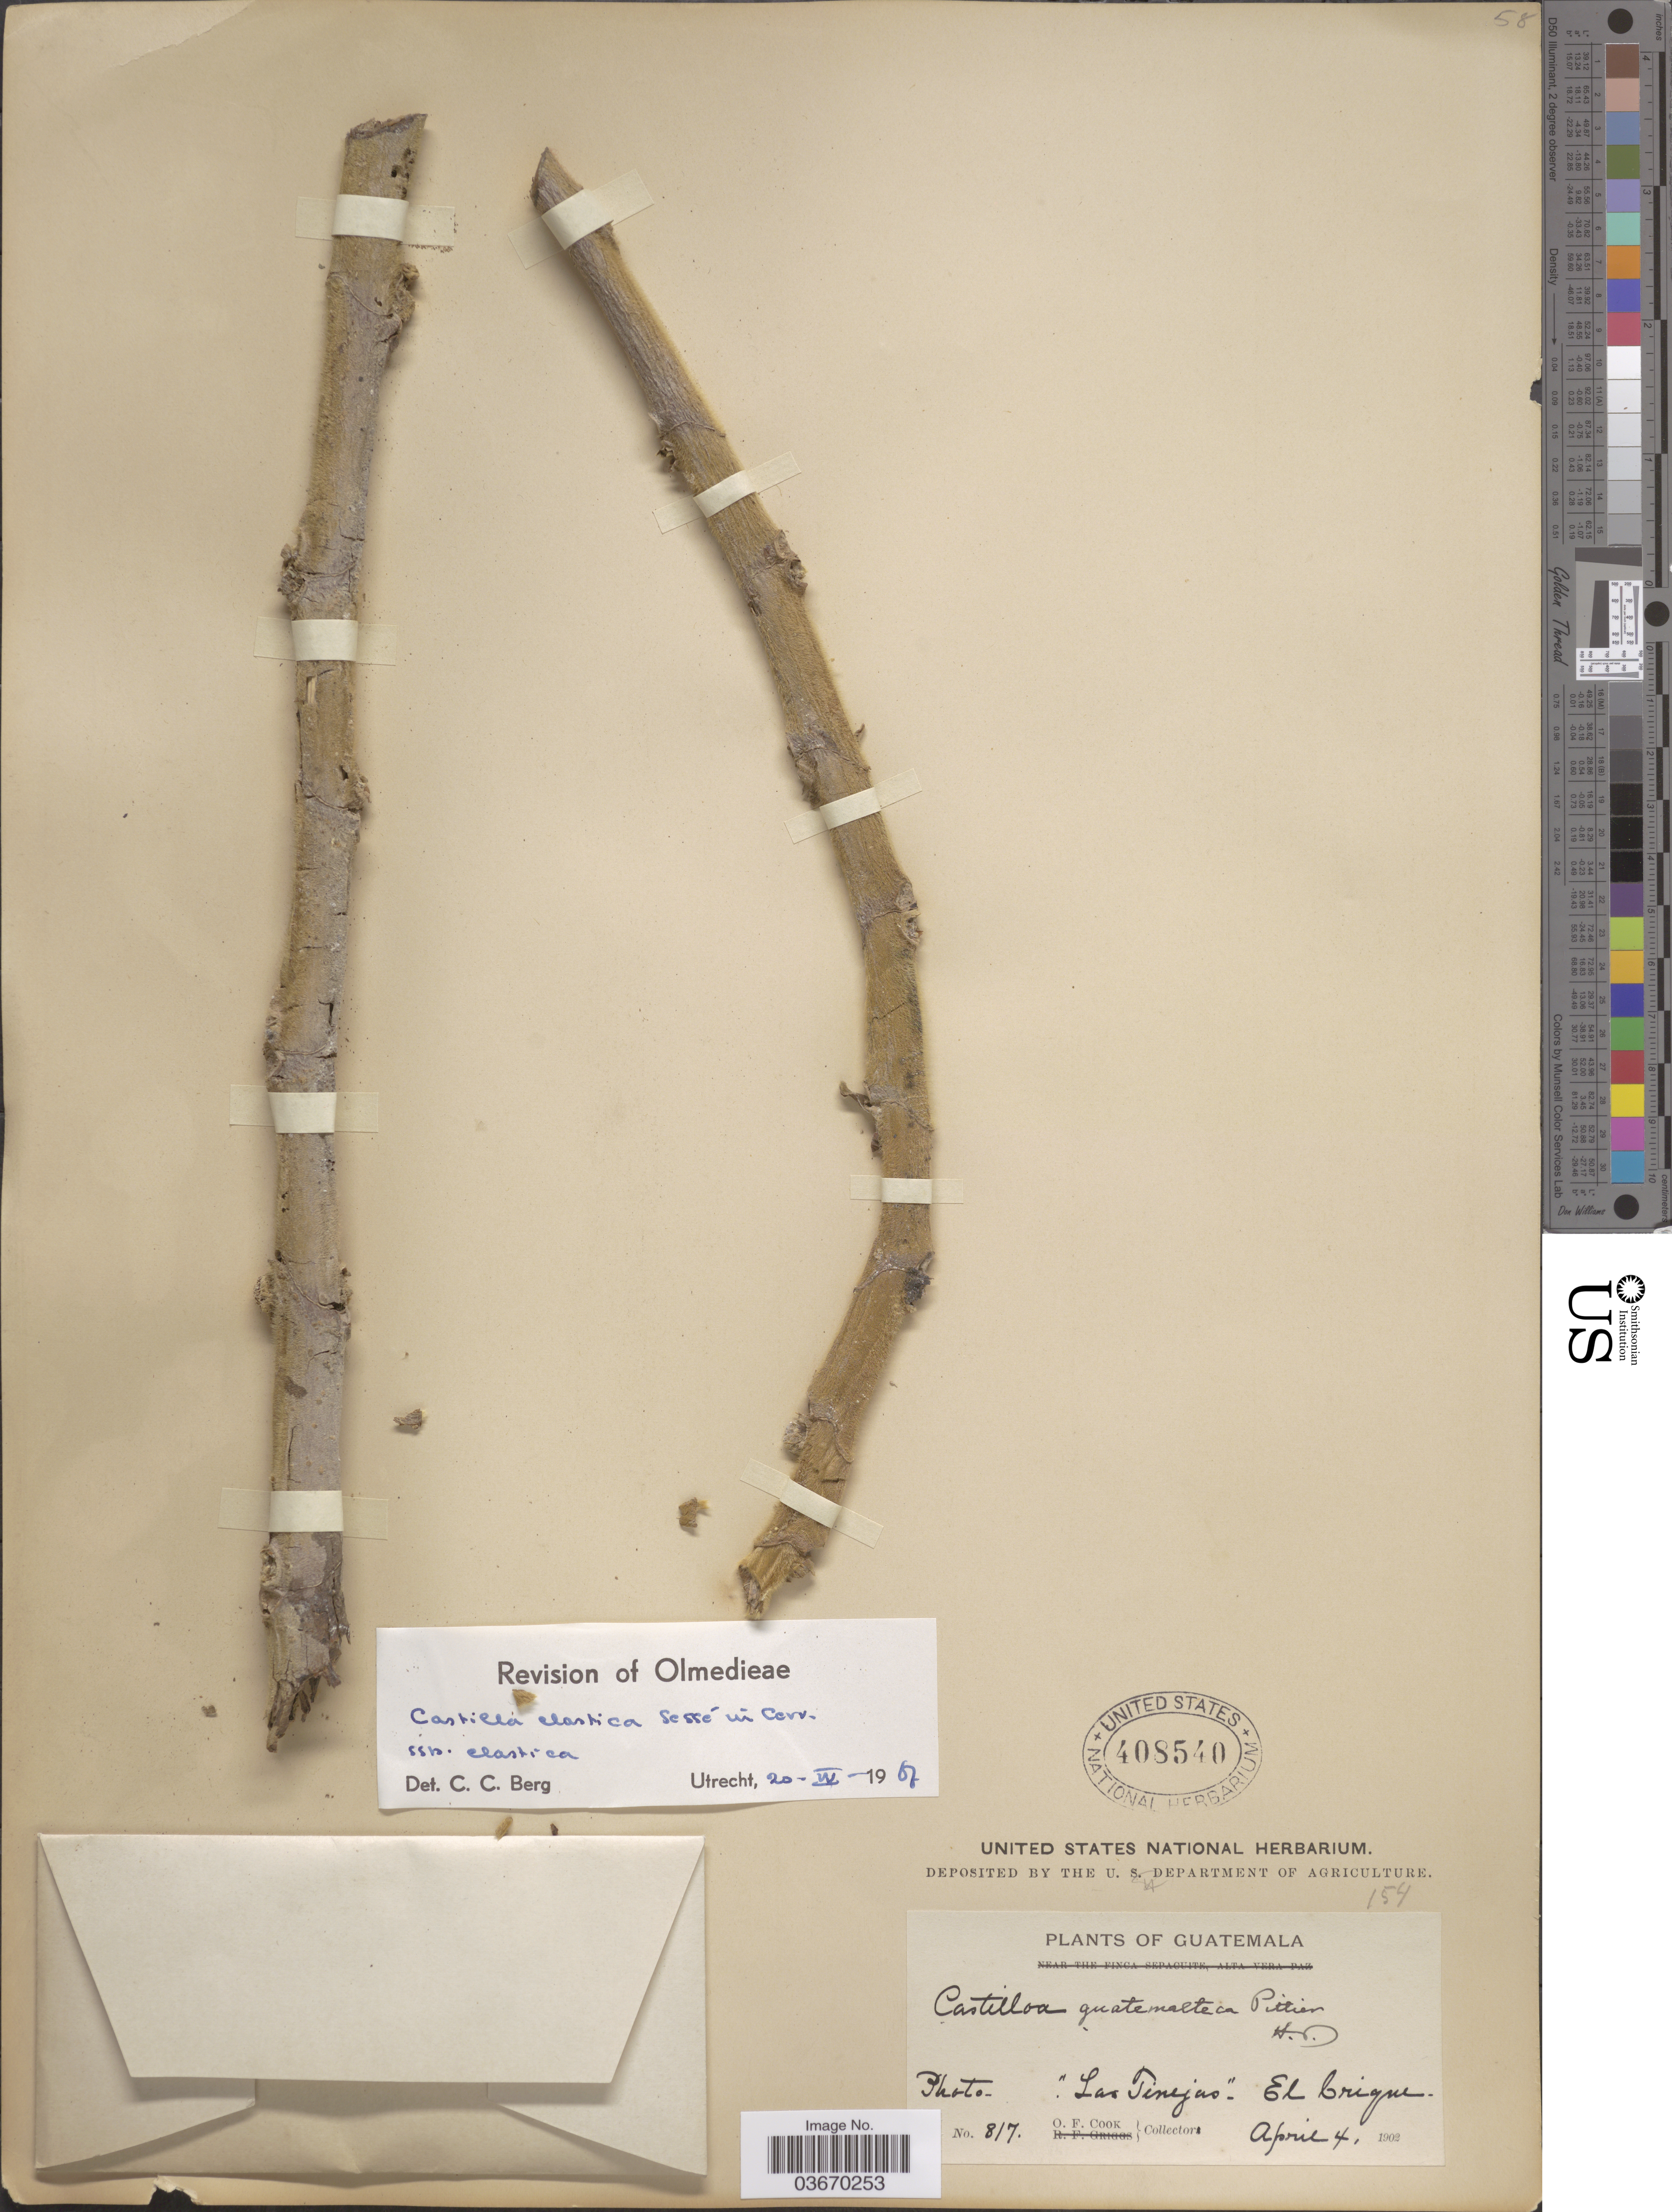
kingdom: Plantae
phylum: Tracheophyta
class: Magnoliopsida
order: Rosales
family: Moraceae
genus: Castilla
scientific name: Castilla elastica subsp. elastica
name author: Sessé ex Cerv.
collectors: O. F. Cook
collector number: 817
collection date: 1902-04-04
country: Guatemala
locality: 'Las Tinejas' - El Crique.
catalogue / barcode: US 408540